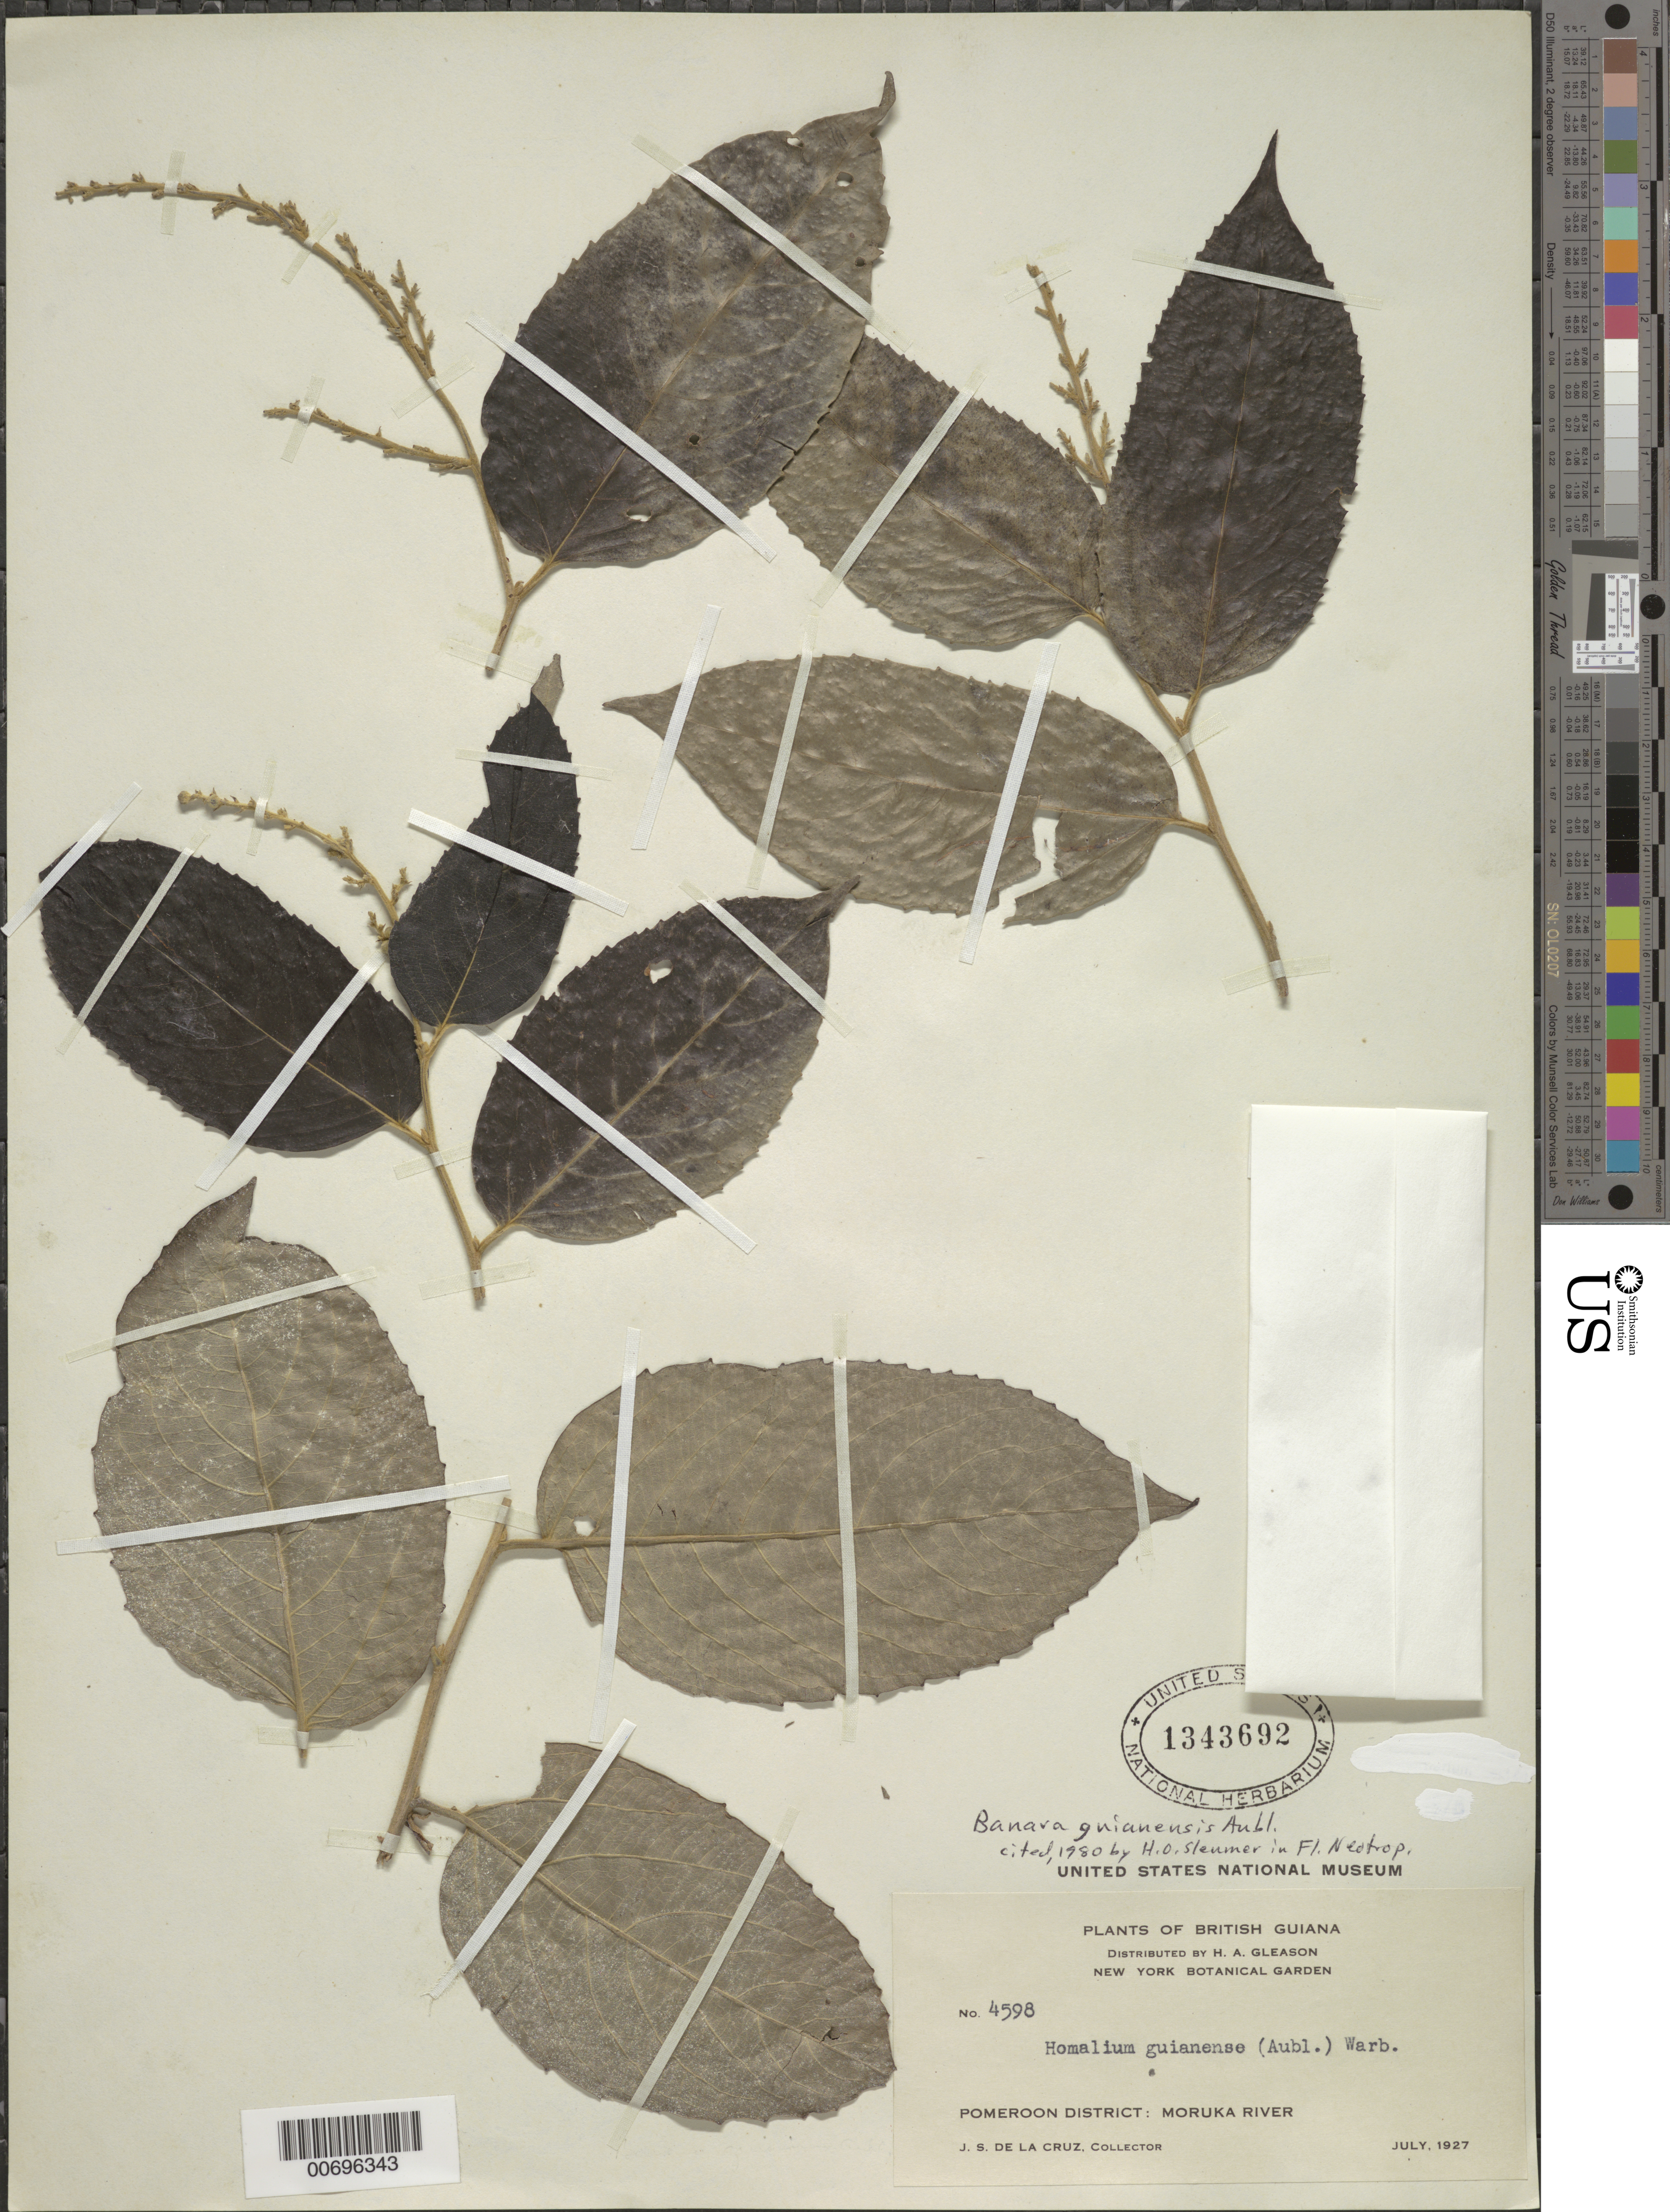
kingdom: Plantae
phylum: Tracheophyta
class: Magnoliopsida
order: Malpighiales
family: Salicaceae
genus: Banara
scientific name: Banara guianensis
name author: Aubl.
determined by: Sleumer, H. O.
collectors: J. S. de la Cruz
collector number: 4598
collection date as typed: Jul-27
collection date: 1927-07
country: Guyana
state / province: Barima-Waini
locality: Moruka R., Pomeroon Dist.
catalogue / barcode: US 1343692